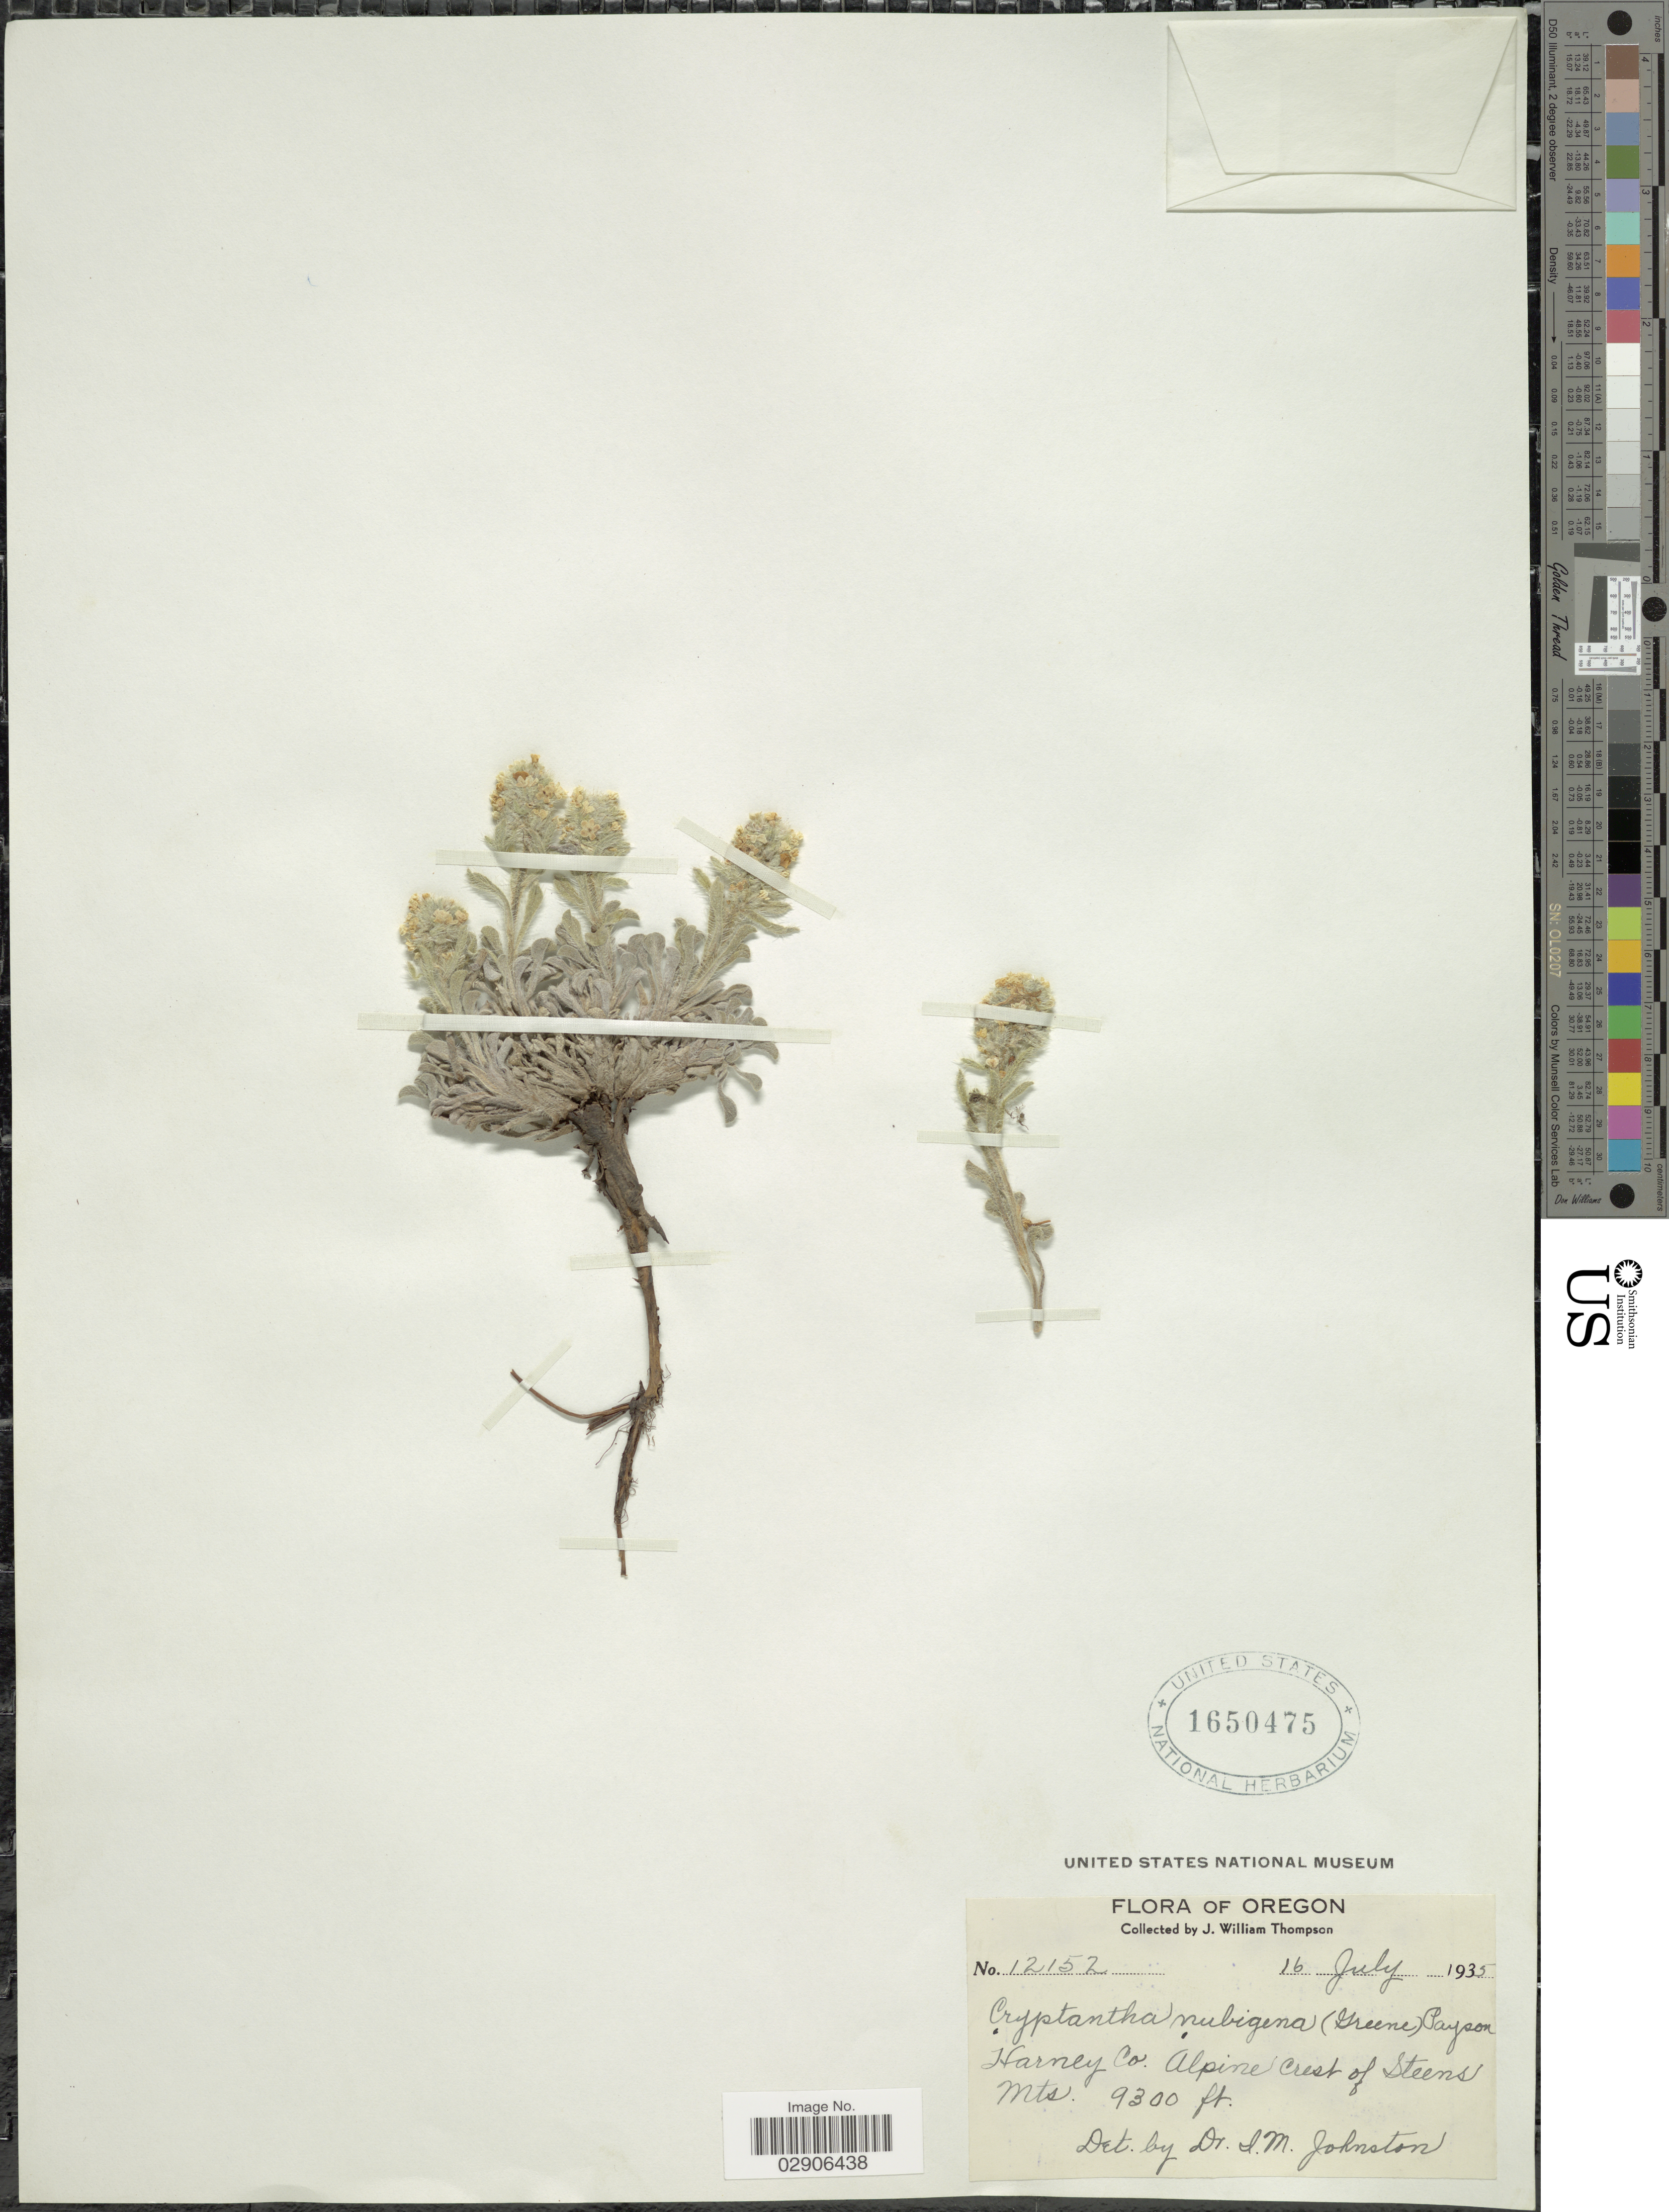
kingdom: Plantae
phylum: Tracheophyta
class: Magnoliopsida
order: Boraginales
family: Boraginaceae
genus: Oreocarya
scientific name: Oreocarya nubigena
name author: Greene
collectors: J. W. Thompson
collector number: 12152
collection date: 1935-07-16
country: United States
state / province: Oregon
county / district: Harney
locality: Harney Co. Alpine crest of Steens Mts.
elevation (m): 2835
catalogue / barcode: US 1650475